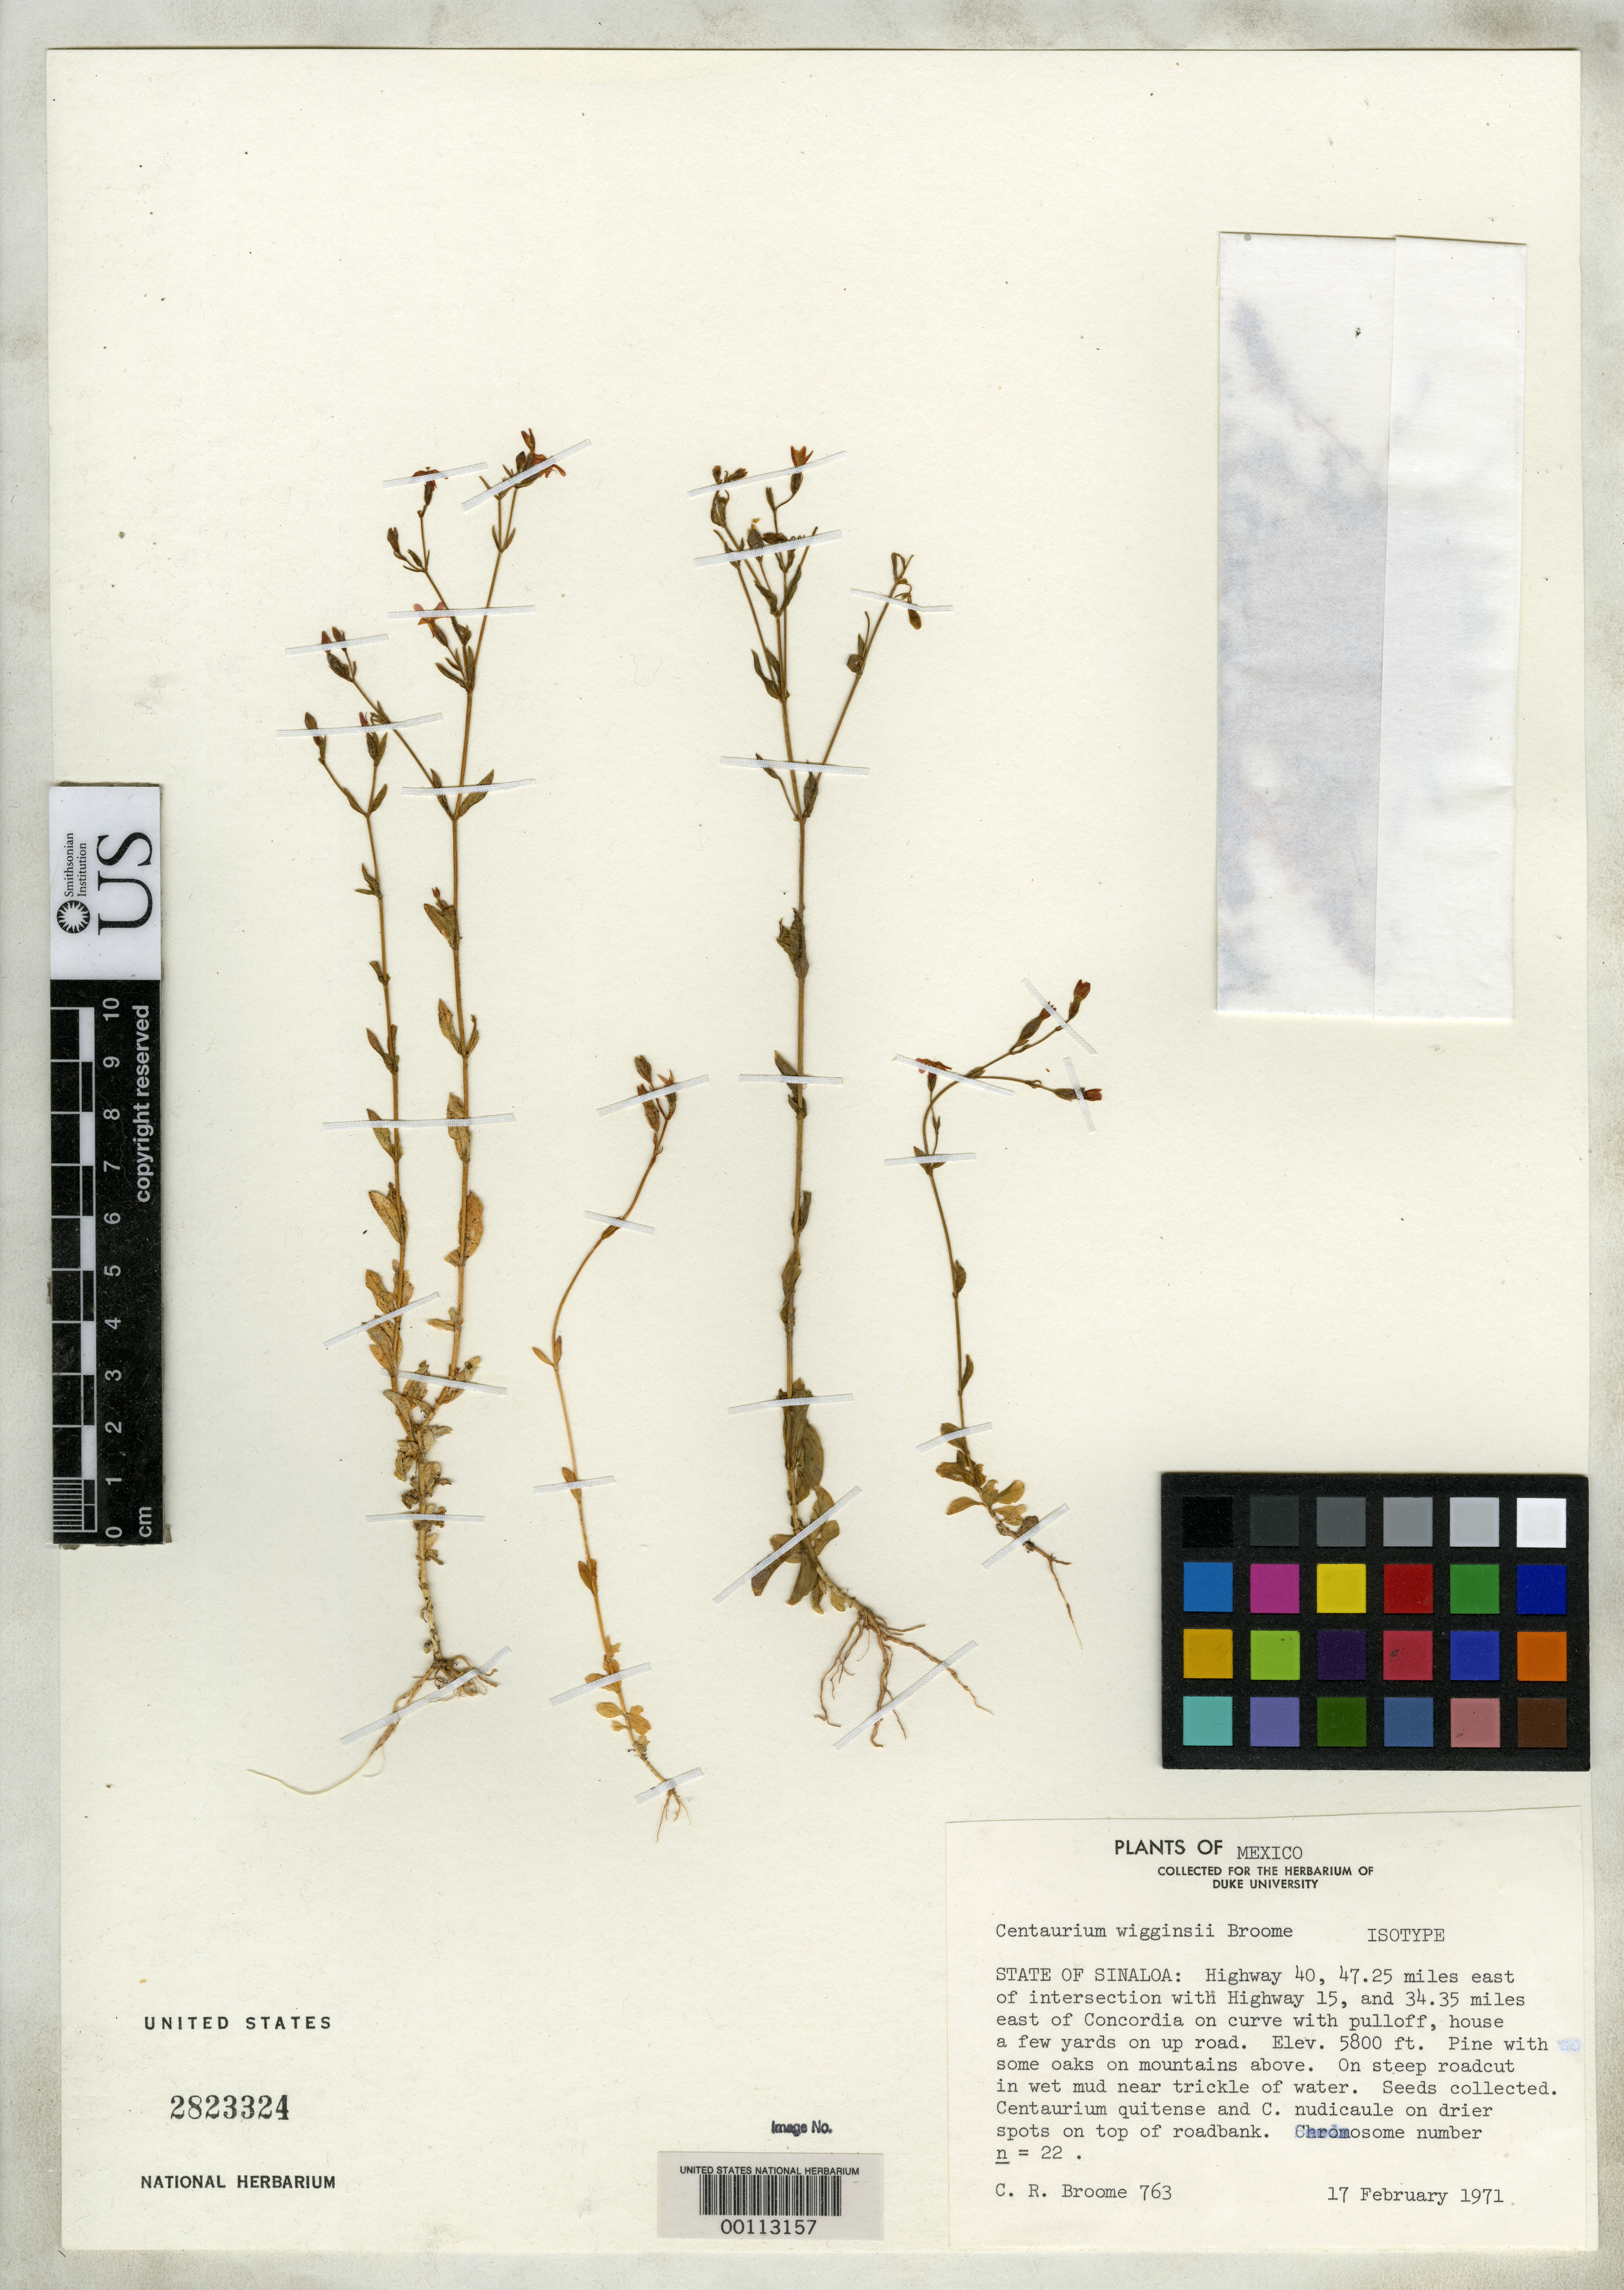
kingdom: Plantae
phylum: Tracheophyta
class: Magnoliopsida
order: Gentianales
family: Gentianaceae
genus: Centaurium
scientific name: Centaurium wigginsii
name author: C.R. Broome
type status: Isotype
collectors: C. R. Broome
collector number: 763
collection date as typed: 17 Feb 1971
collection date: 1971-02-17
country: Mexico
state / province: Sinaloa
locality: Highway 40, 47.25 mi E of intersection with highway 15.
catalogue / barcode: US 2823324